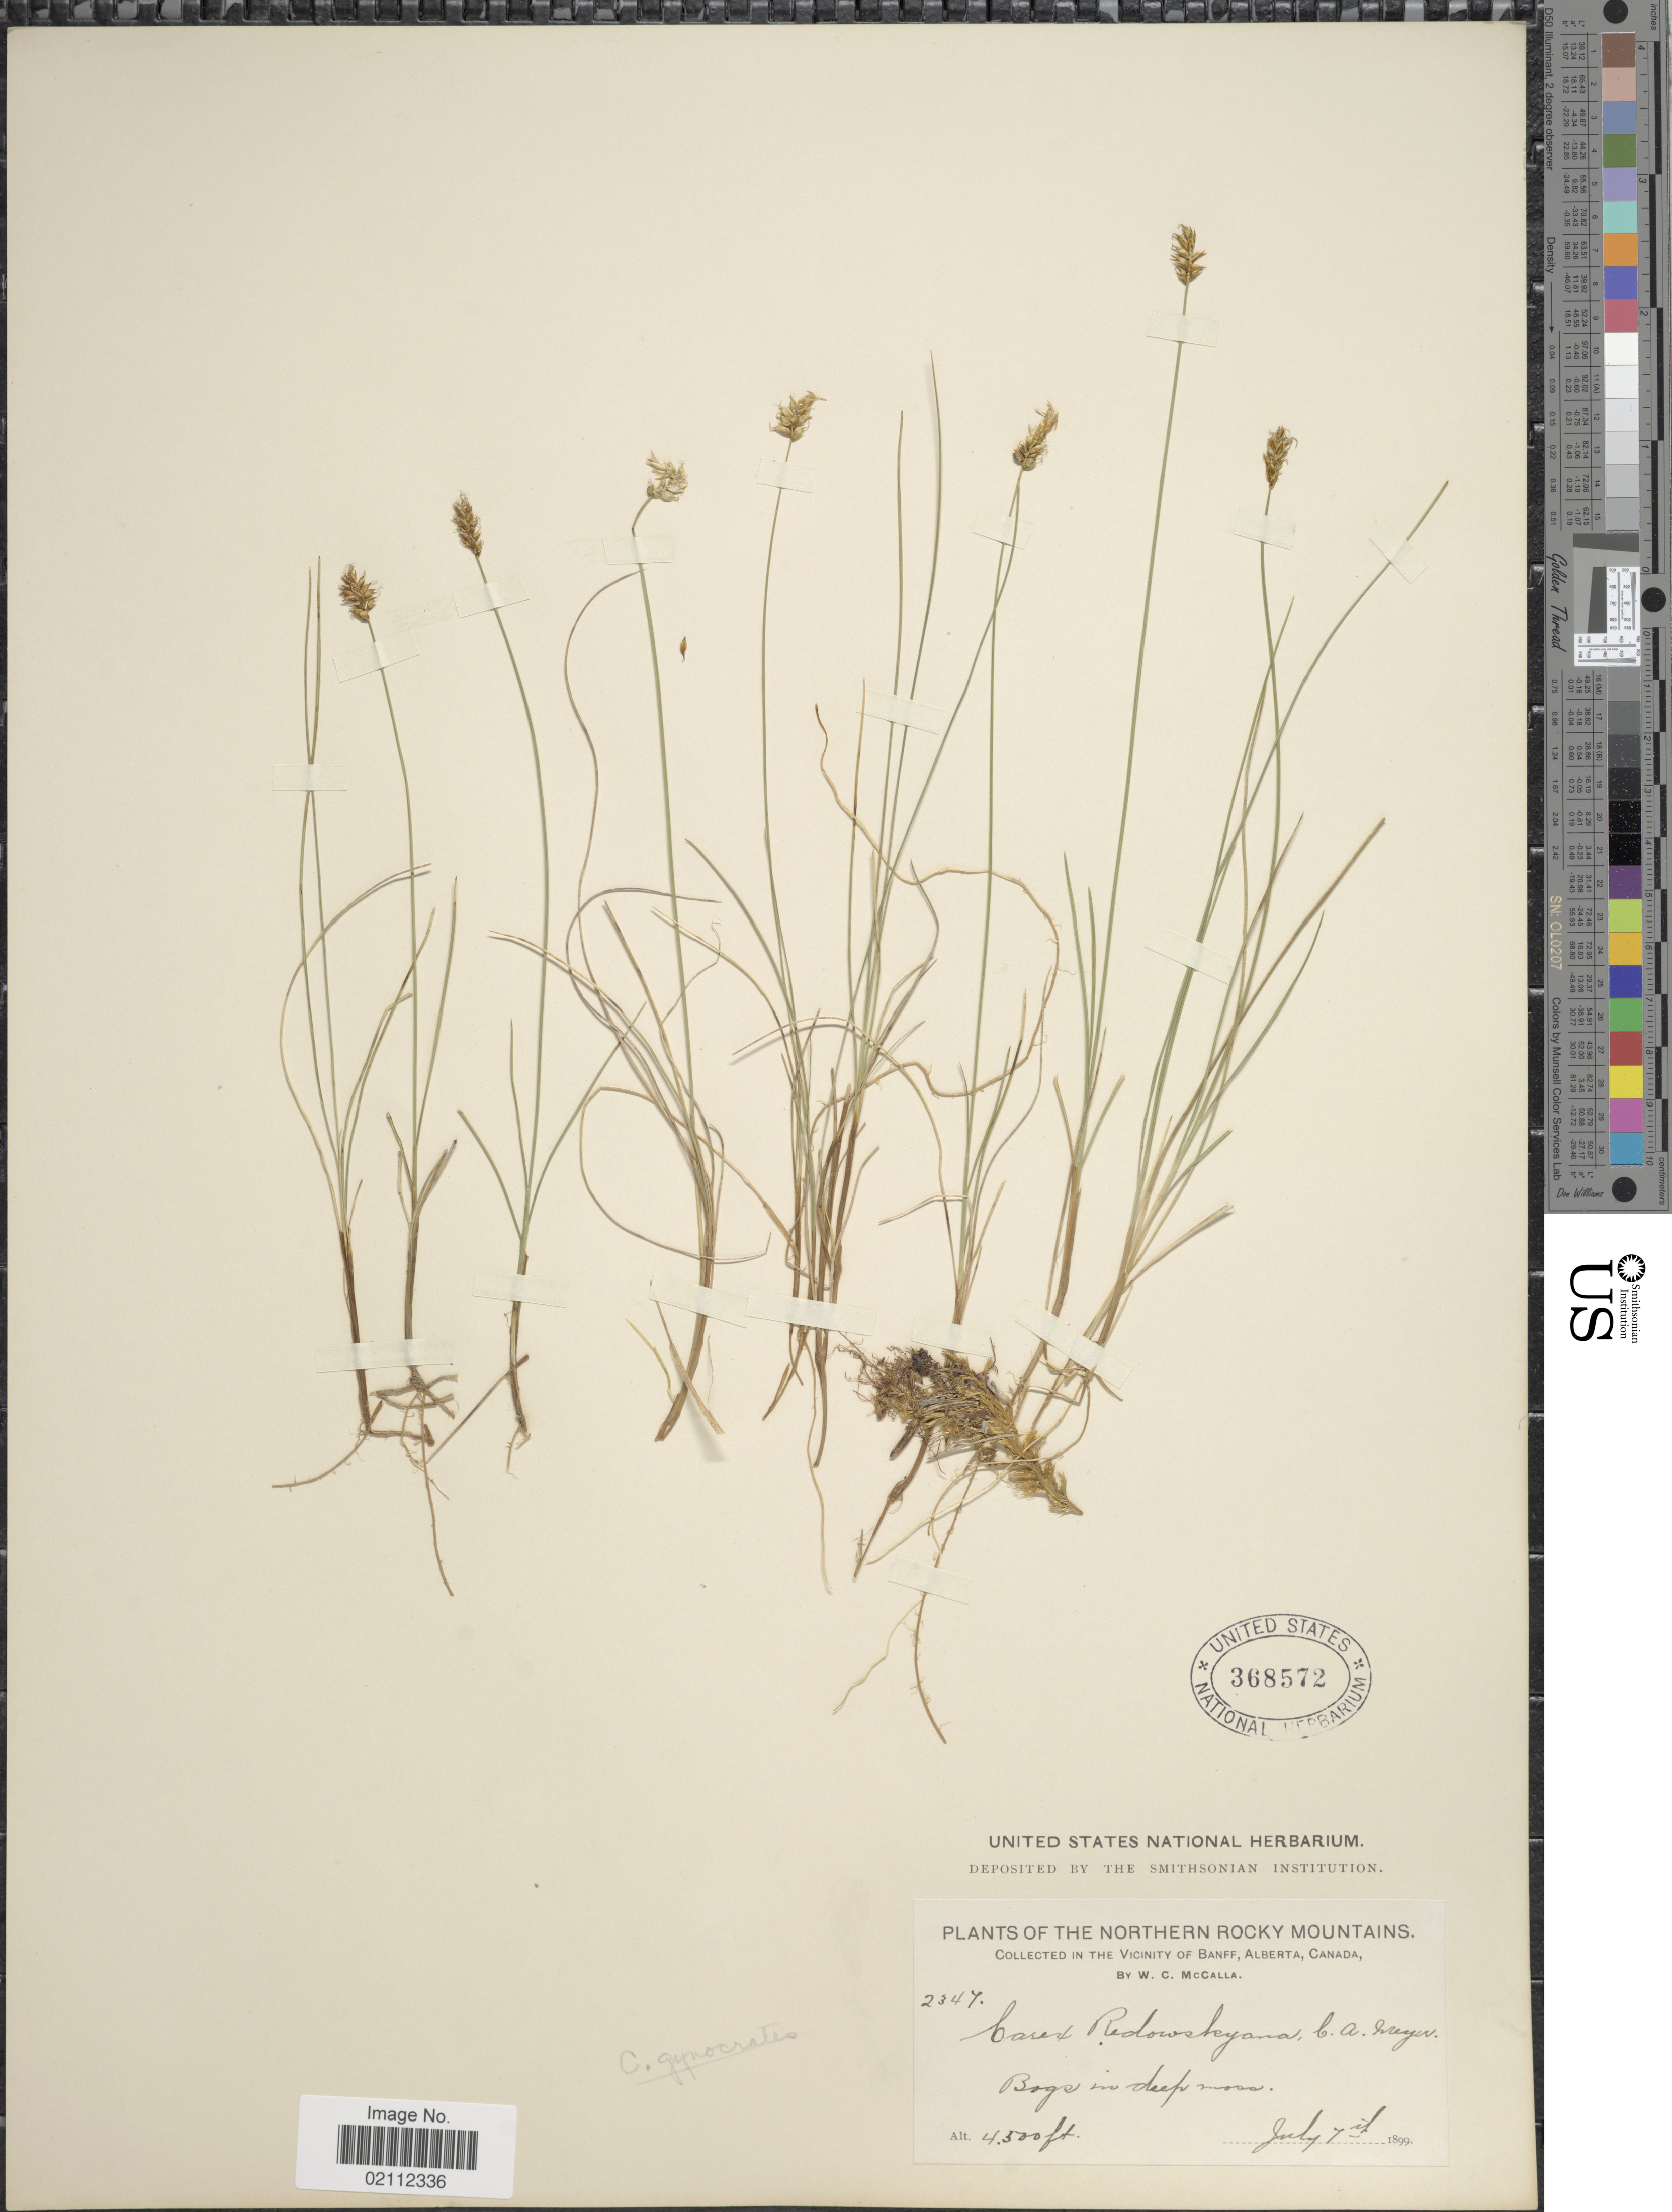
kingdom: Plantae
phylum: Tracheophyta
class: Liliopsida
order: Poales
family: Cyperaceae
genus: Carex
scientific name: Carex nardina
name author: (Hornem.) Fr.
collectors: W. McCalla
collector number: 2347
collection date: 1899-07-07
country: Canada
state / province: Alberta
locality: Vicinity of Banff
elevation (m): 1372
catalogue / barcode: US 368572